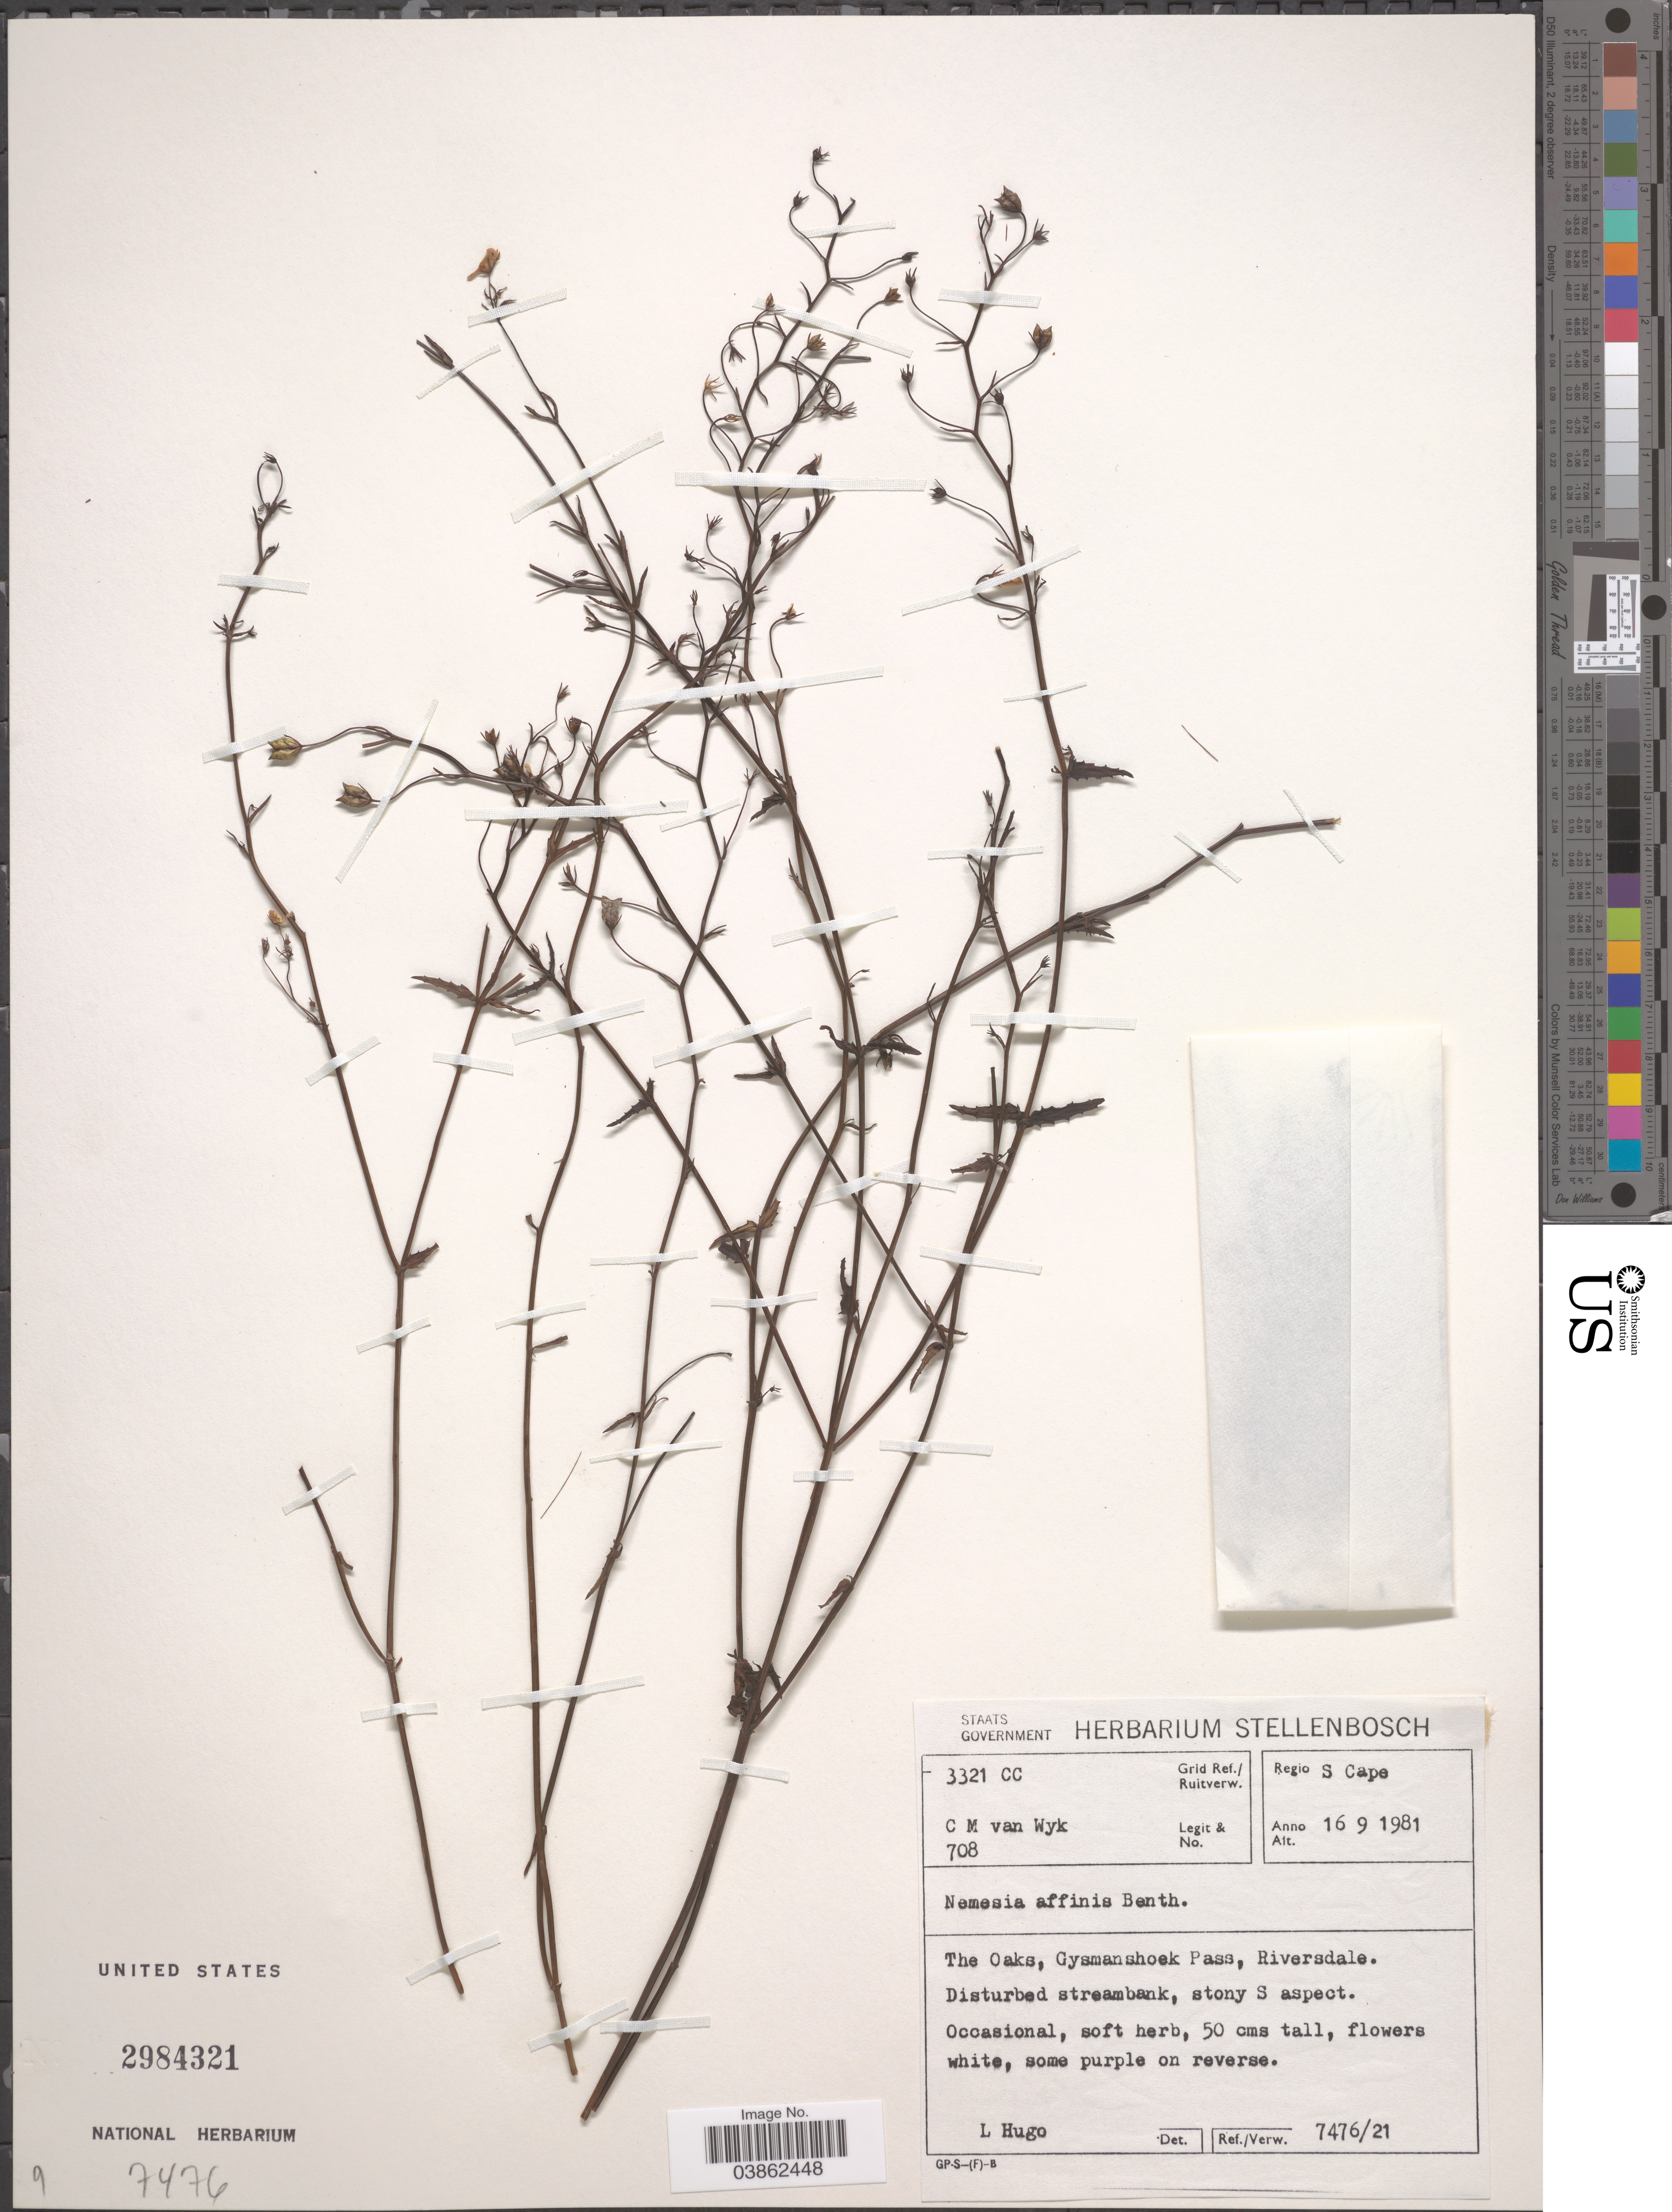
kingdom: Plantae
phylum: Tracheophyta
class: Magnoliopsida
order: Lamiales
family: Scrophulariaceae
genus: Nemesia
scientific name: Nemesia affinis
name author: Benth.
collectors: C. Van Wyk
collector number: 708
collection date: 1981-09-16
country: South Africa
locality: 3321 CC Grid Ref./Ruitverw. Regio S Cape. The Oaks, Gysmanshoek Pass, Riversdale. Stony S aspect.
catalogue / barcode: US 2984321